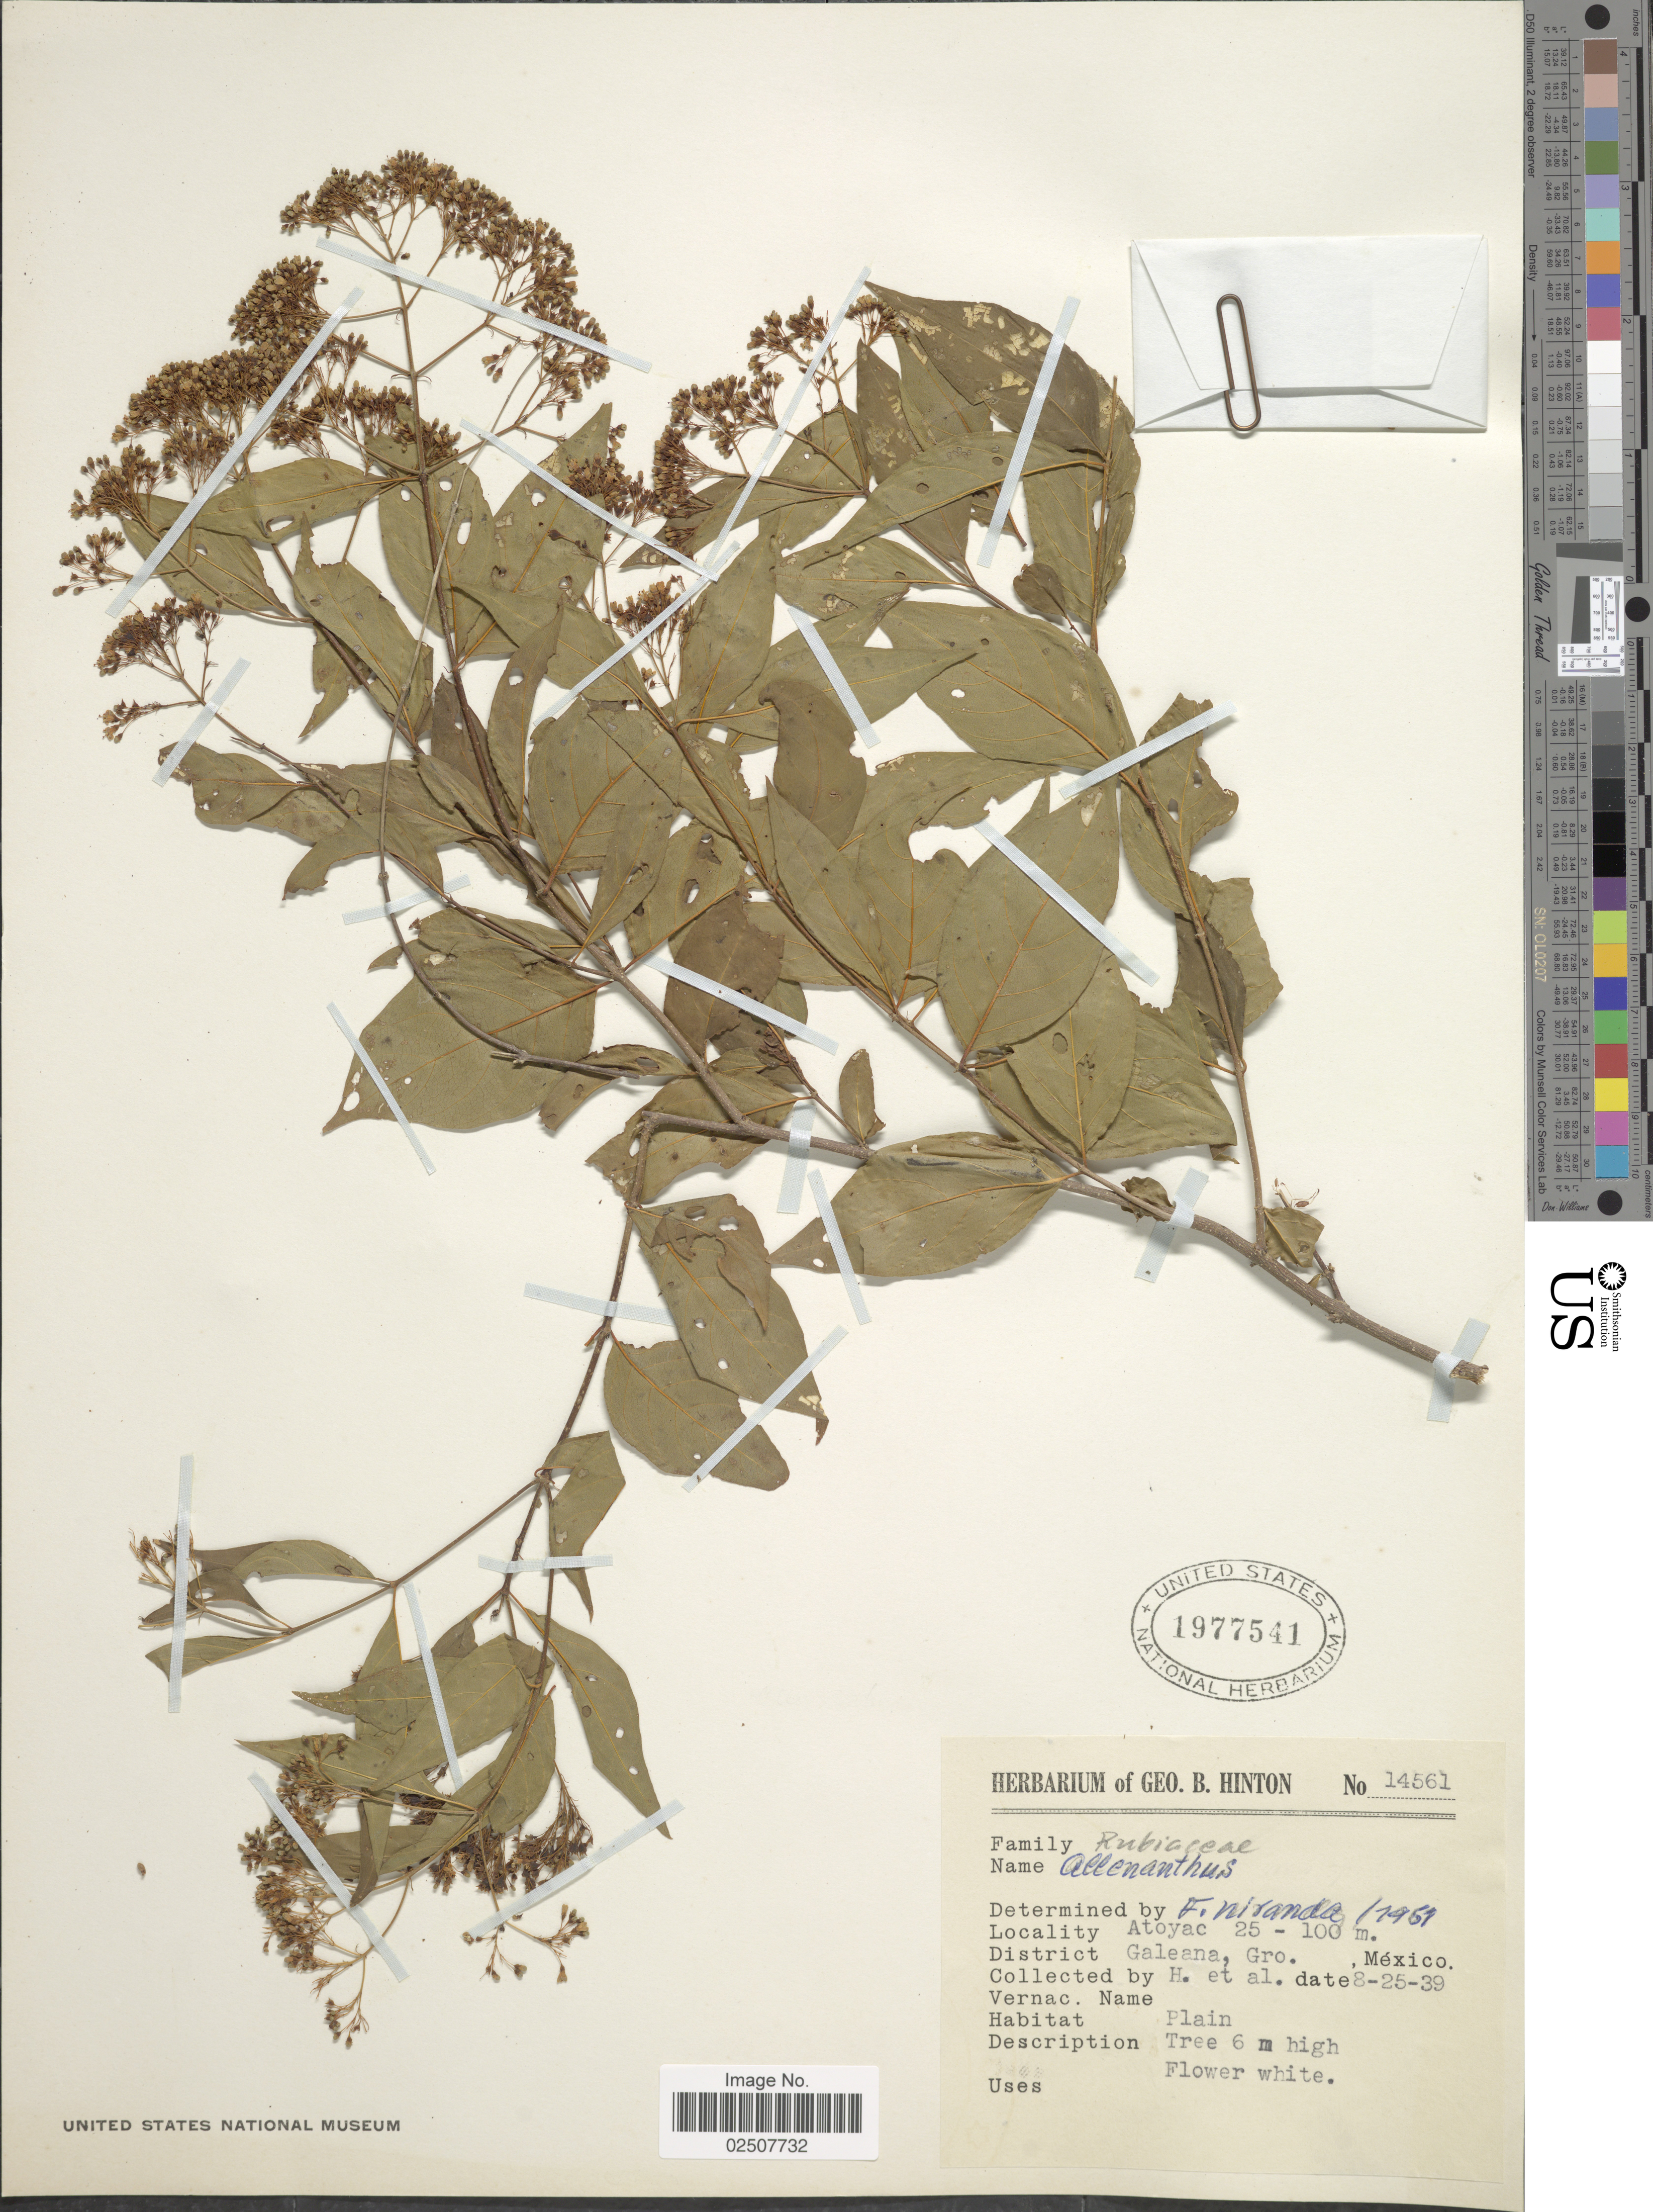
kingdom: Plantae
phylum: Tracheophyta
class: Magnoliopsida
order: Gentianales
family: Rubiaceae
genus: Allenanthus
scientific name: Allenanthus sp.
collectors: G. B. Hinton & et al.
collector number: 14561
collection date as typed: Transcribed d/m/y: 25/8/39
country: Mexico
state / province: Guerrero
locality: Atoyac, District Galeana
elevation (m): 25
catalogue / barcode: US 1977541